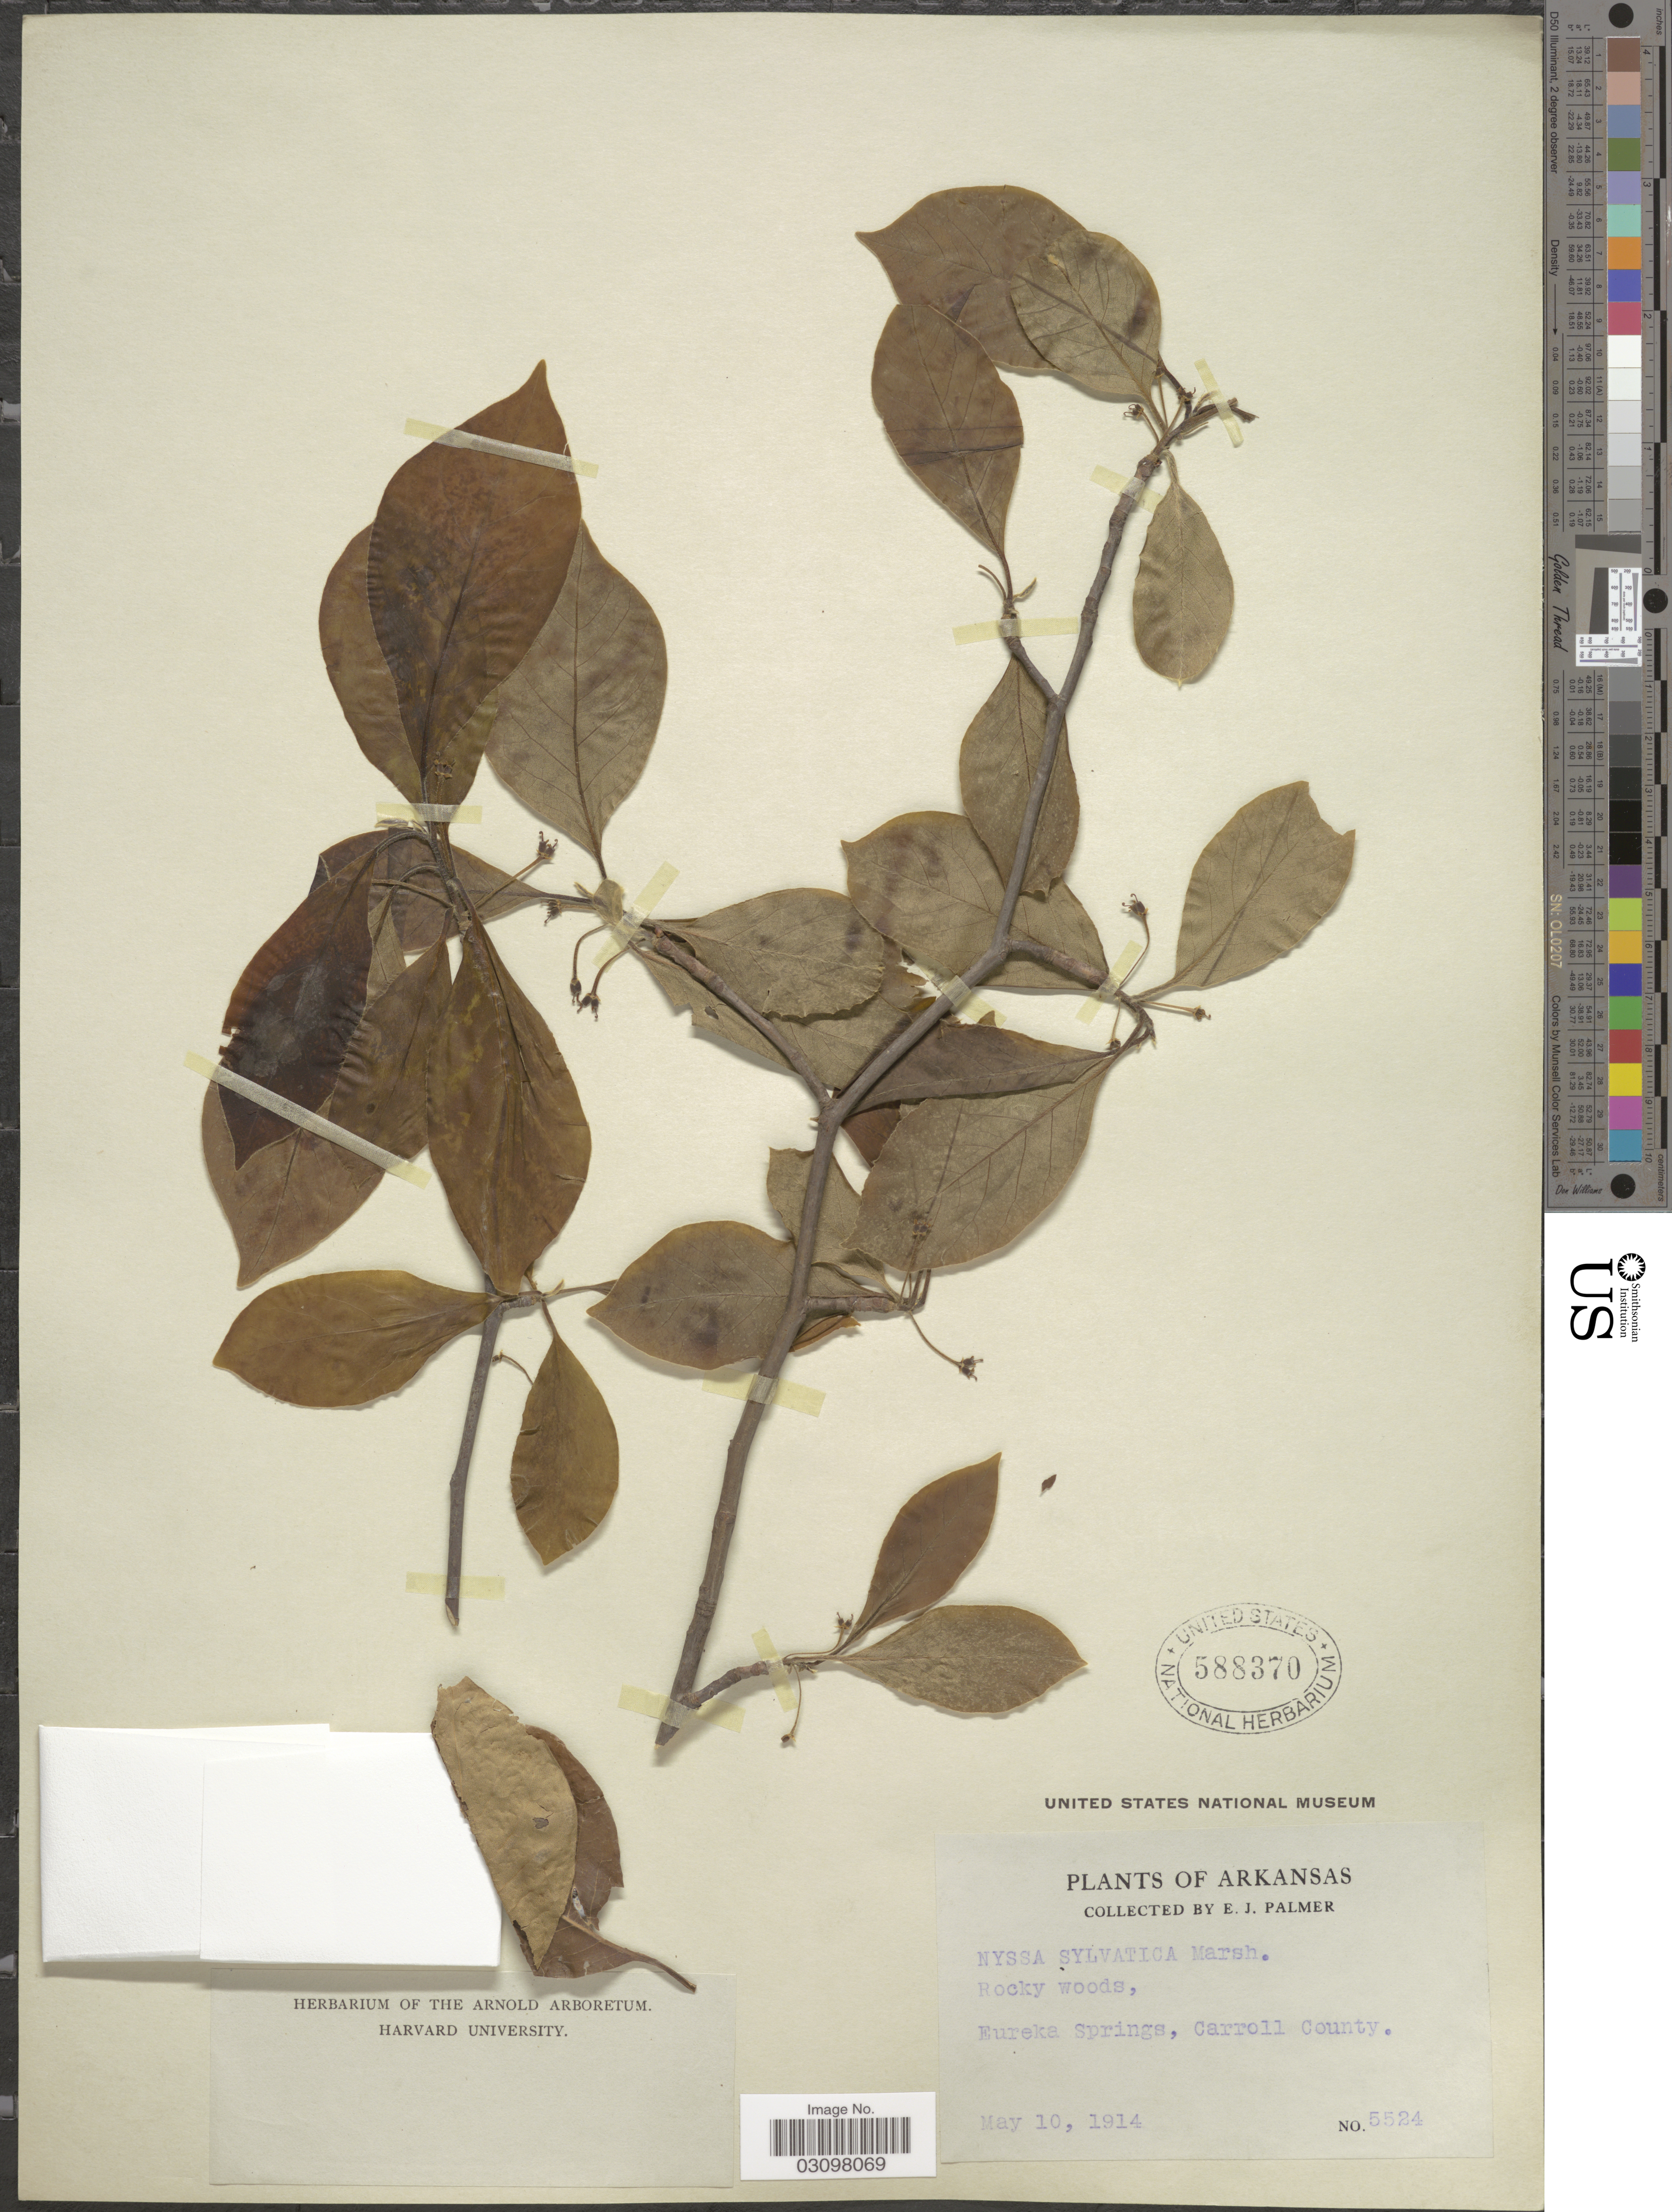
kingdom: Plantae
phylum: Tracheophyta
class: Magnoliopsida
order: Cornales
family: Nyssaceae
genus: Nyssa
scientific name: Nyssa sylvatica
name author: Marshall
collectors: E. J. Palmer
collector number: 5524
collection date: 1914-05-10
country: United States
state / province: Arkansas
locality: Eureka Springs, Carroll County.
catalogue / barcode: US 588370